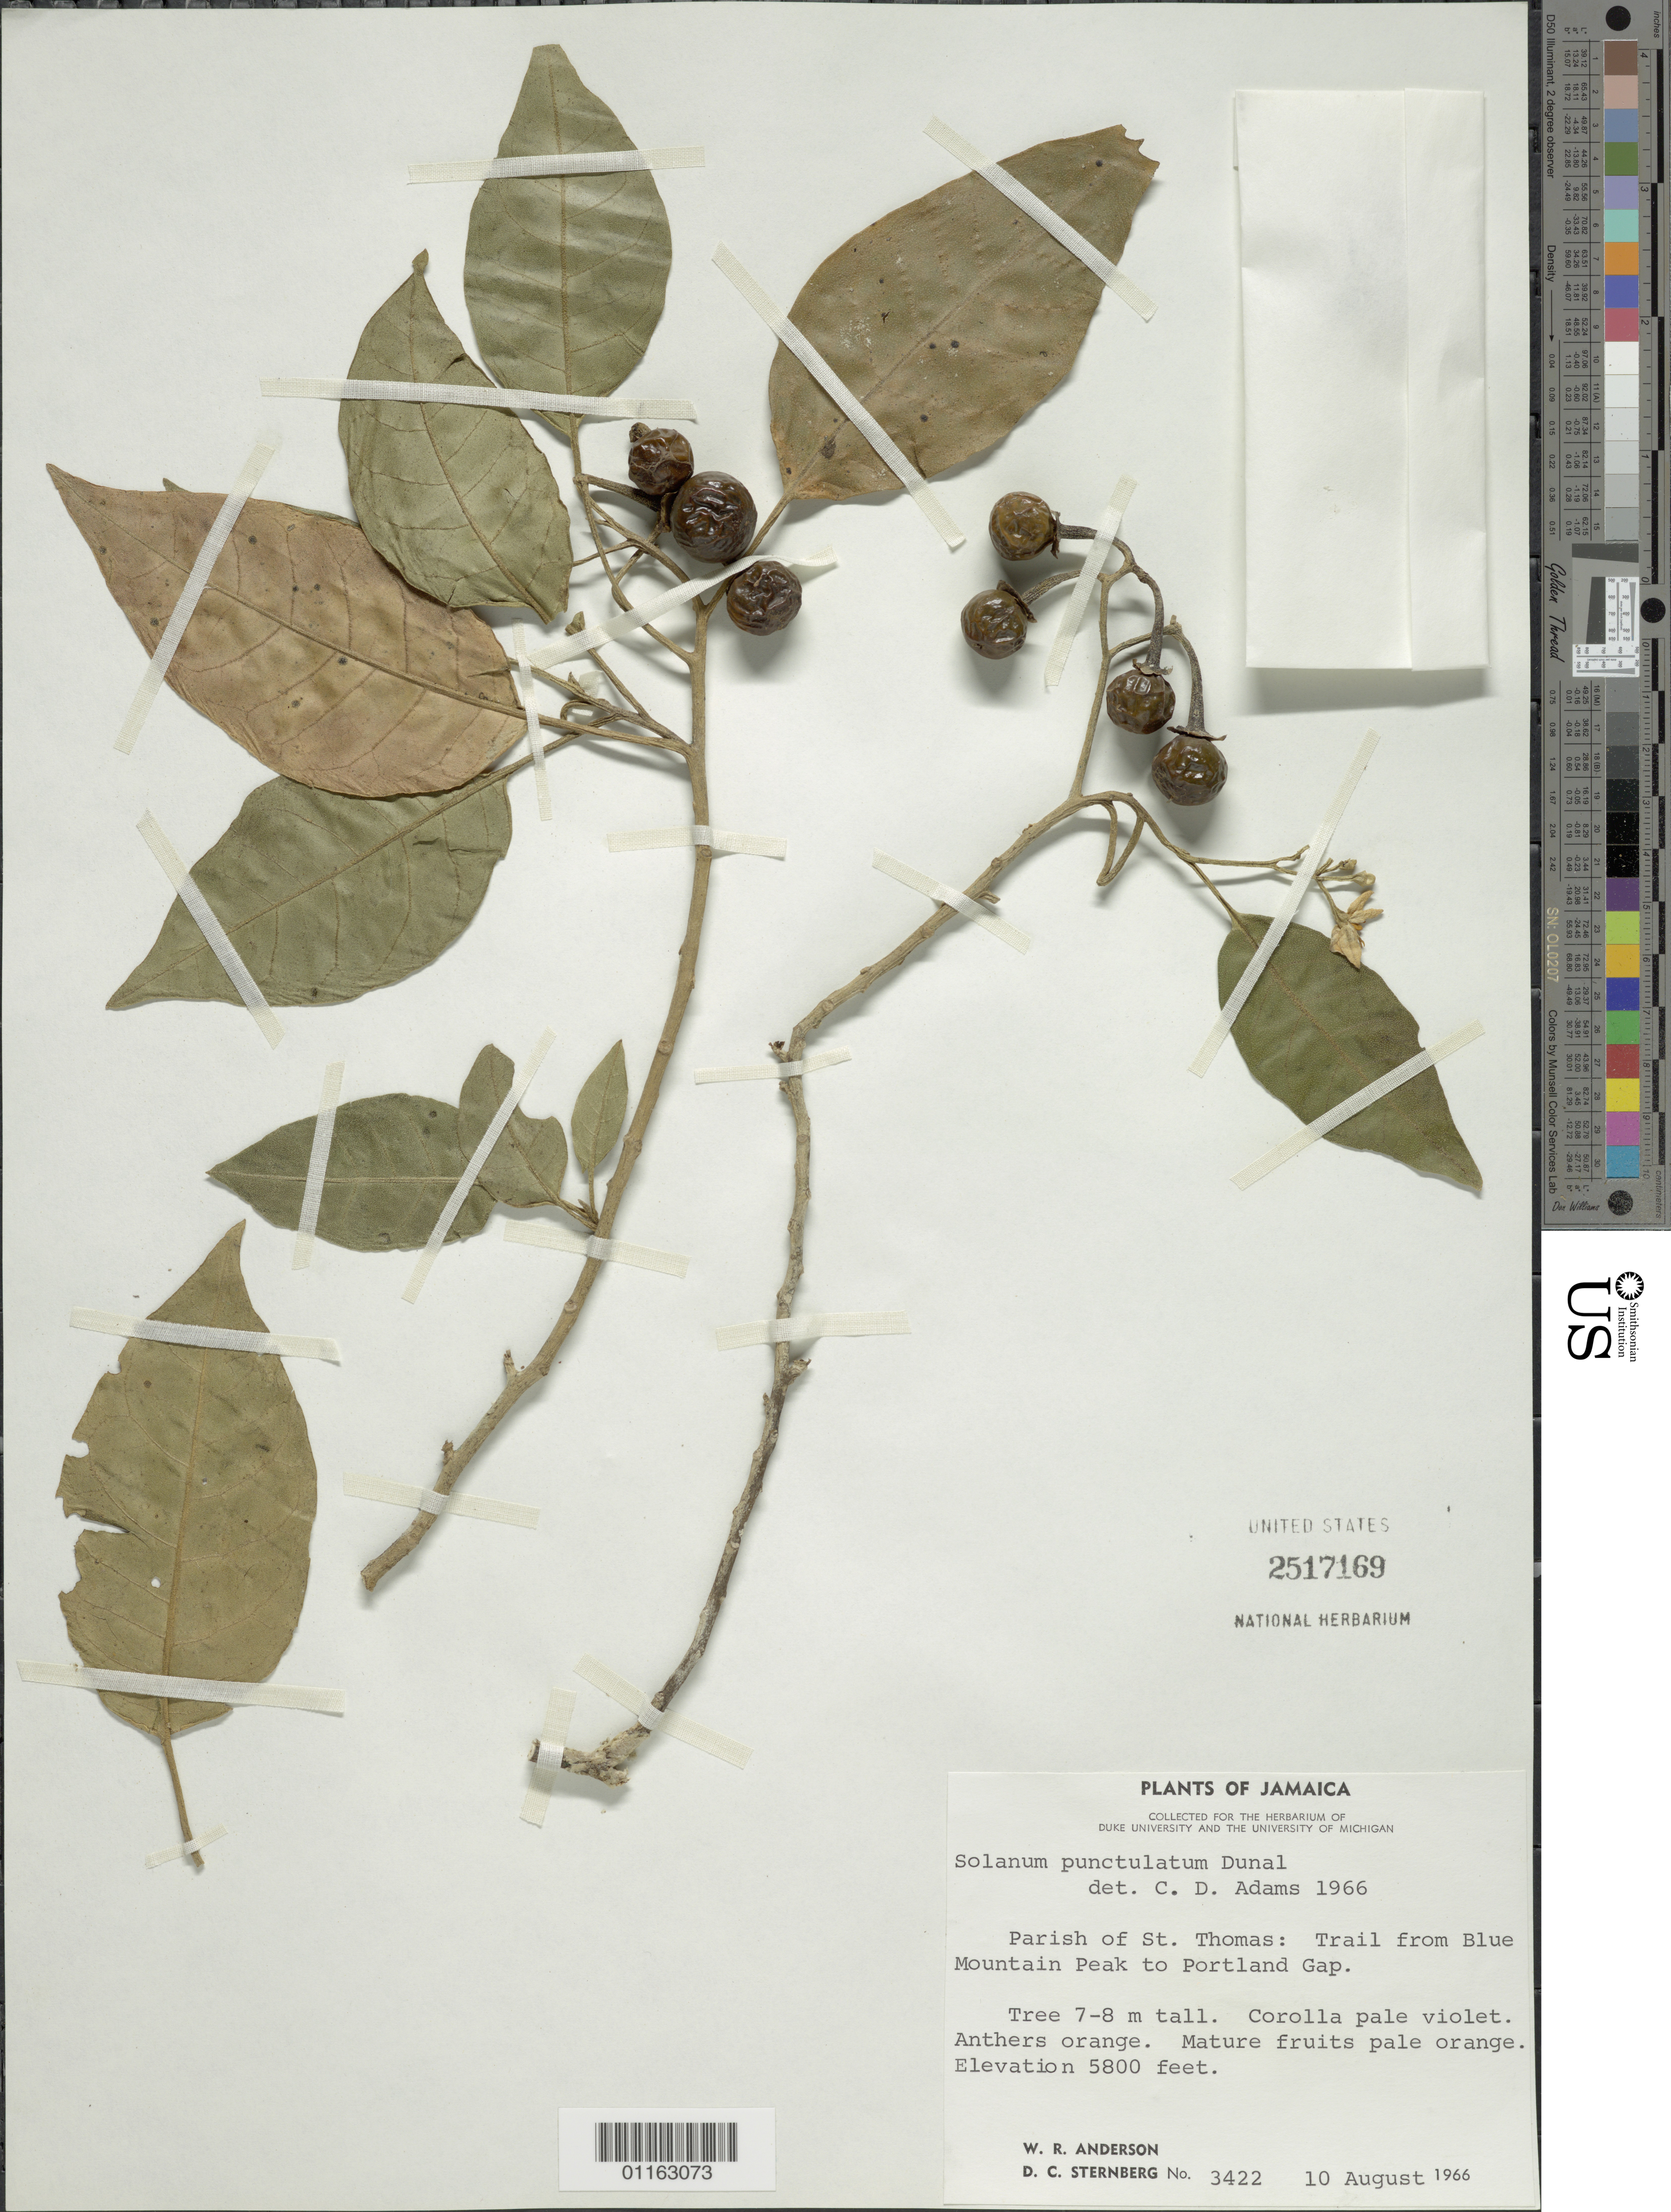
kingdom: Plantae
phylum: Tracheophyta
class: Magnoliopsida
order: Solanales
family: Solanaceae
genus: Solanum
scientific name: Solanum punctulatum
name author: Dunal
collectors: W. R. Anderson & D. Sternberg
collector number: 3422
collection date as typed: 10 Aug 1966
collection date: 1966-08-10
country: Jamaica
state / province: Saint Thomas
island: Jamaica I.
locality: Trail from Blue Mountain Peak to Portland Gap.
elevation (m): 1768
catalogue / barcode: US 2517169